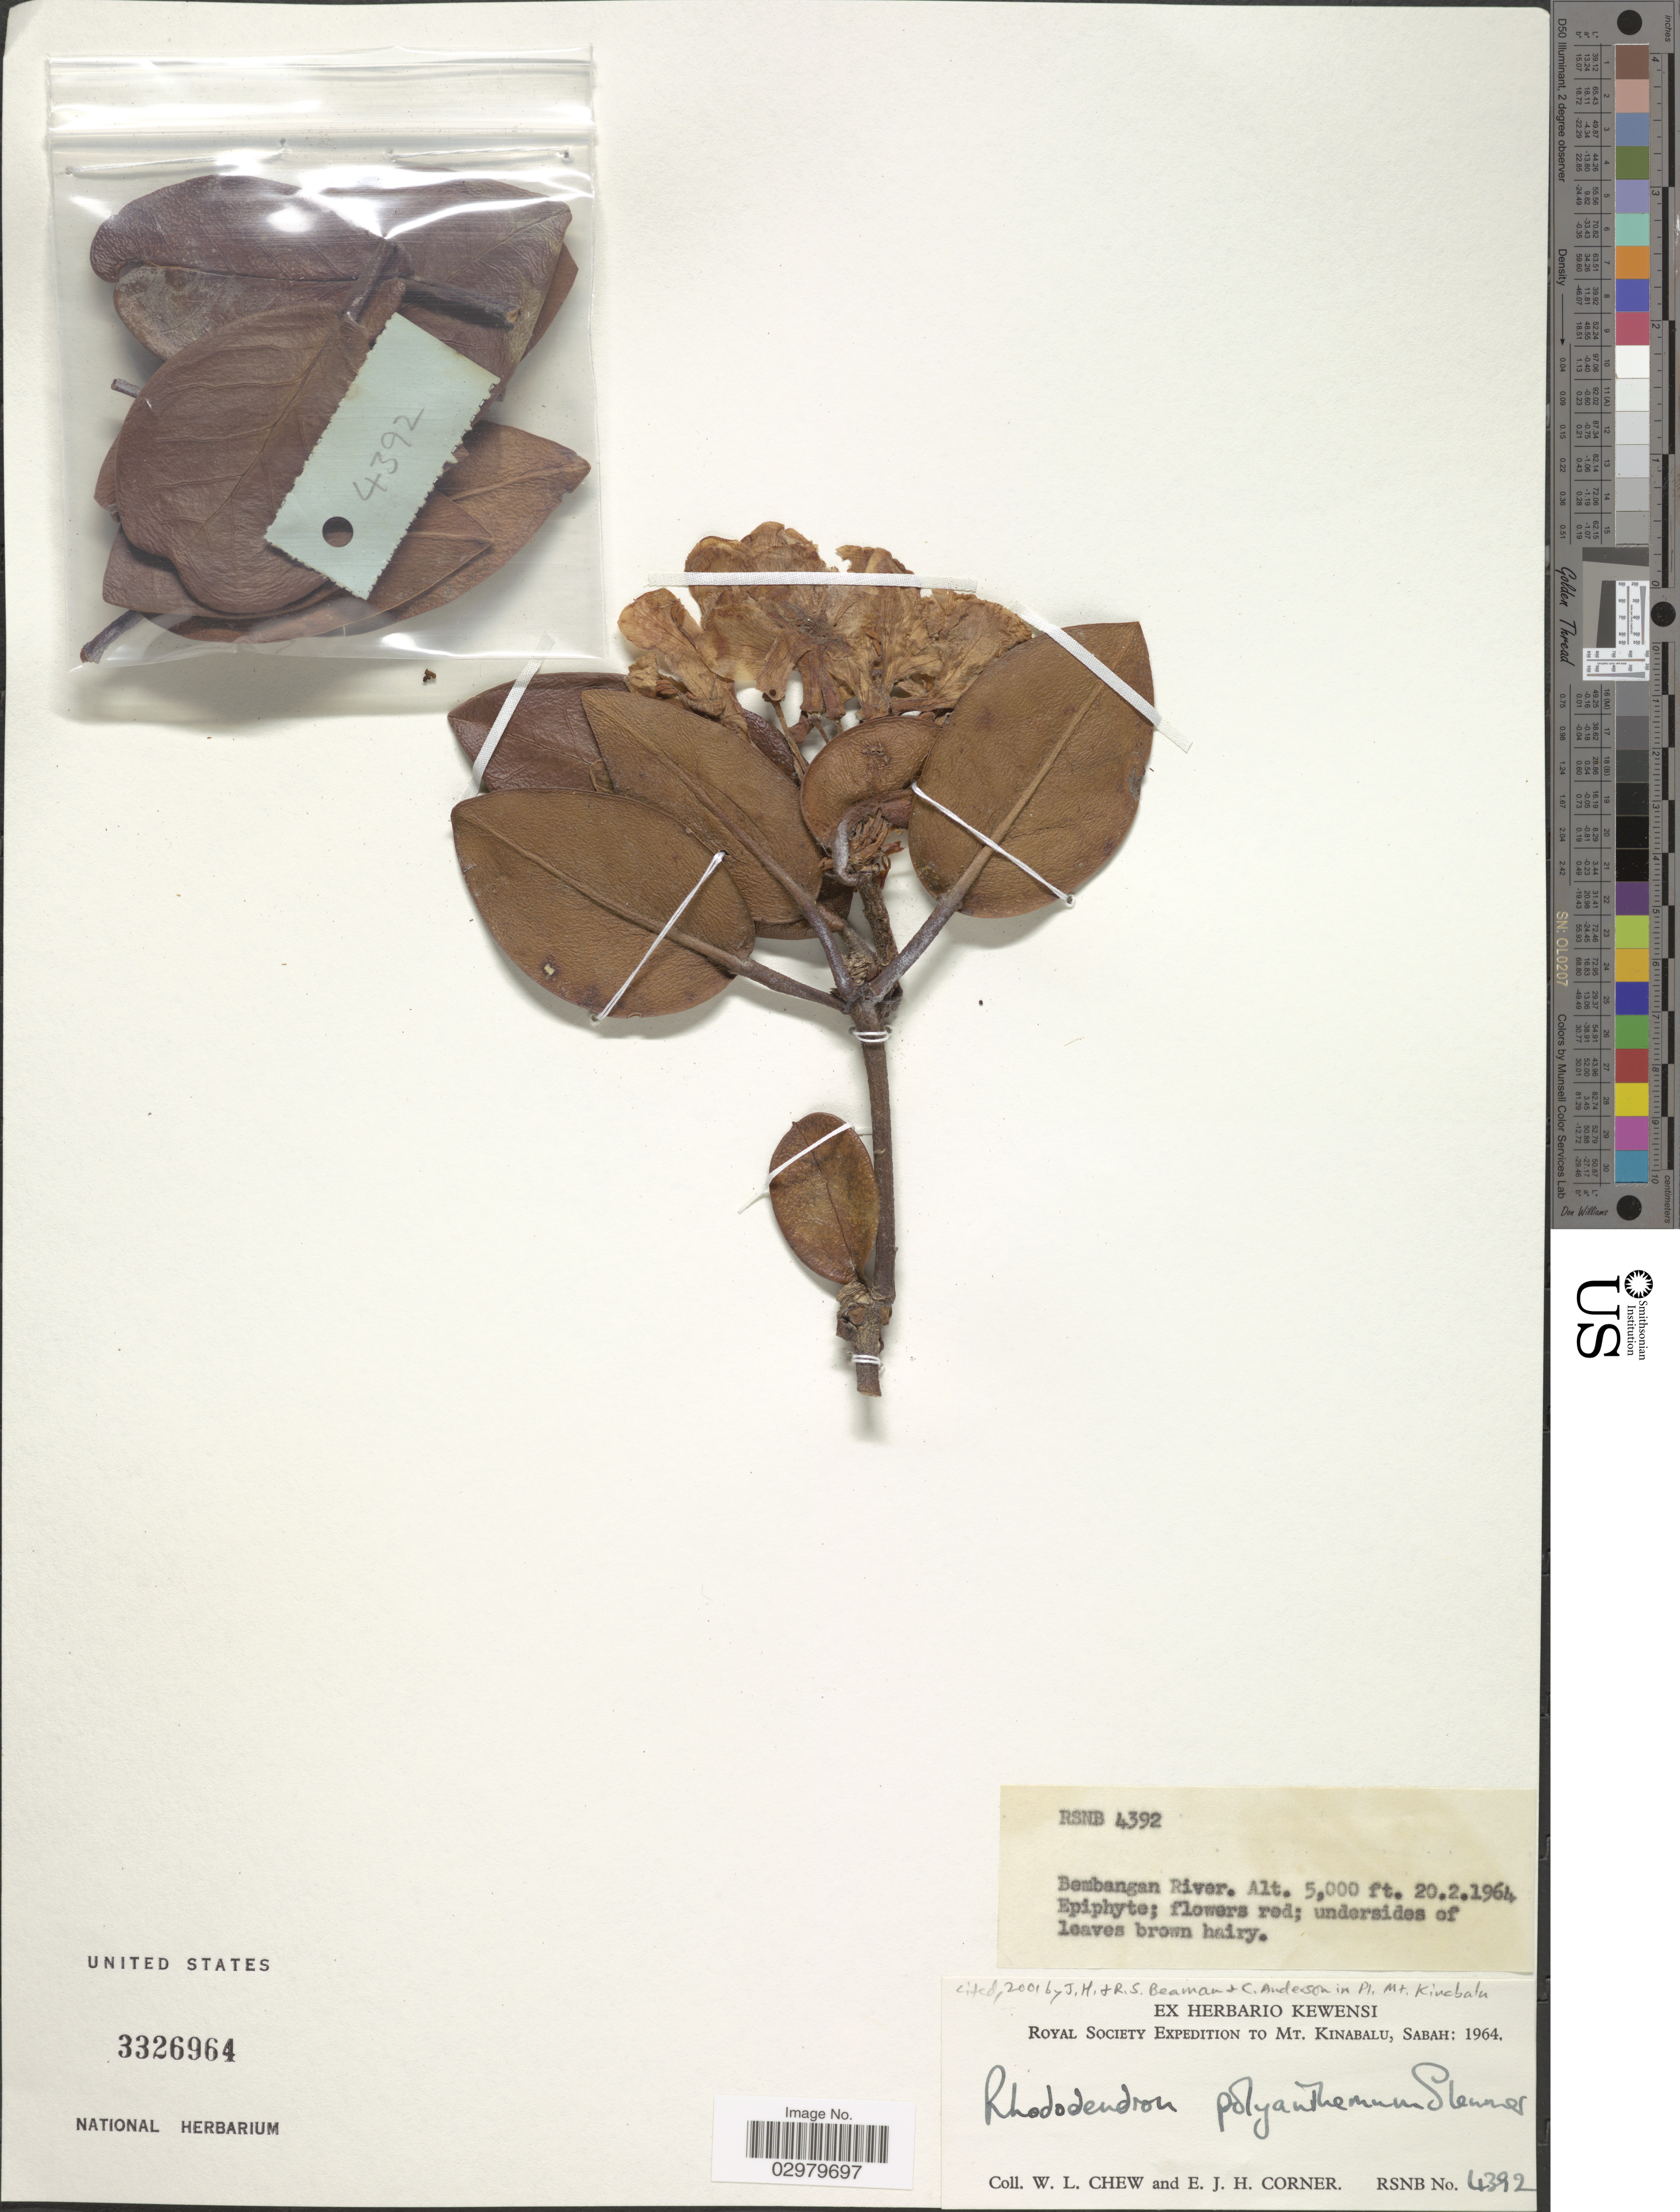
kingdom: Plantae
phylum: Tracheophyta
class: Magnoliopsida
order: Ericales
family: Ericaceae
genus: Rhododendron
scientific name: Rhododendron polyantheum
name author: Sleumer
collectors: W. Chew & E. Corner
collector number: RSNB 4392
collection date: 1964-02-20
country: Malaysia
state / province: Sabah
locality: Bembangan River. Mt. Kinabalu.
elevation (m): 1524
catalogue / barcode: US 3326964